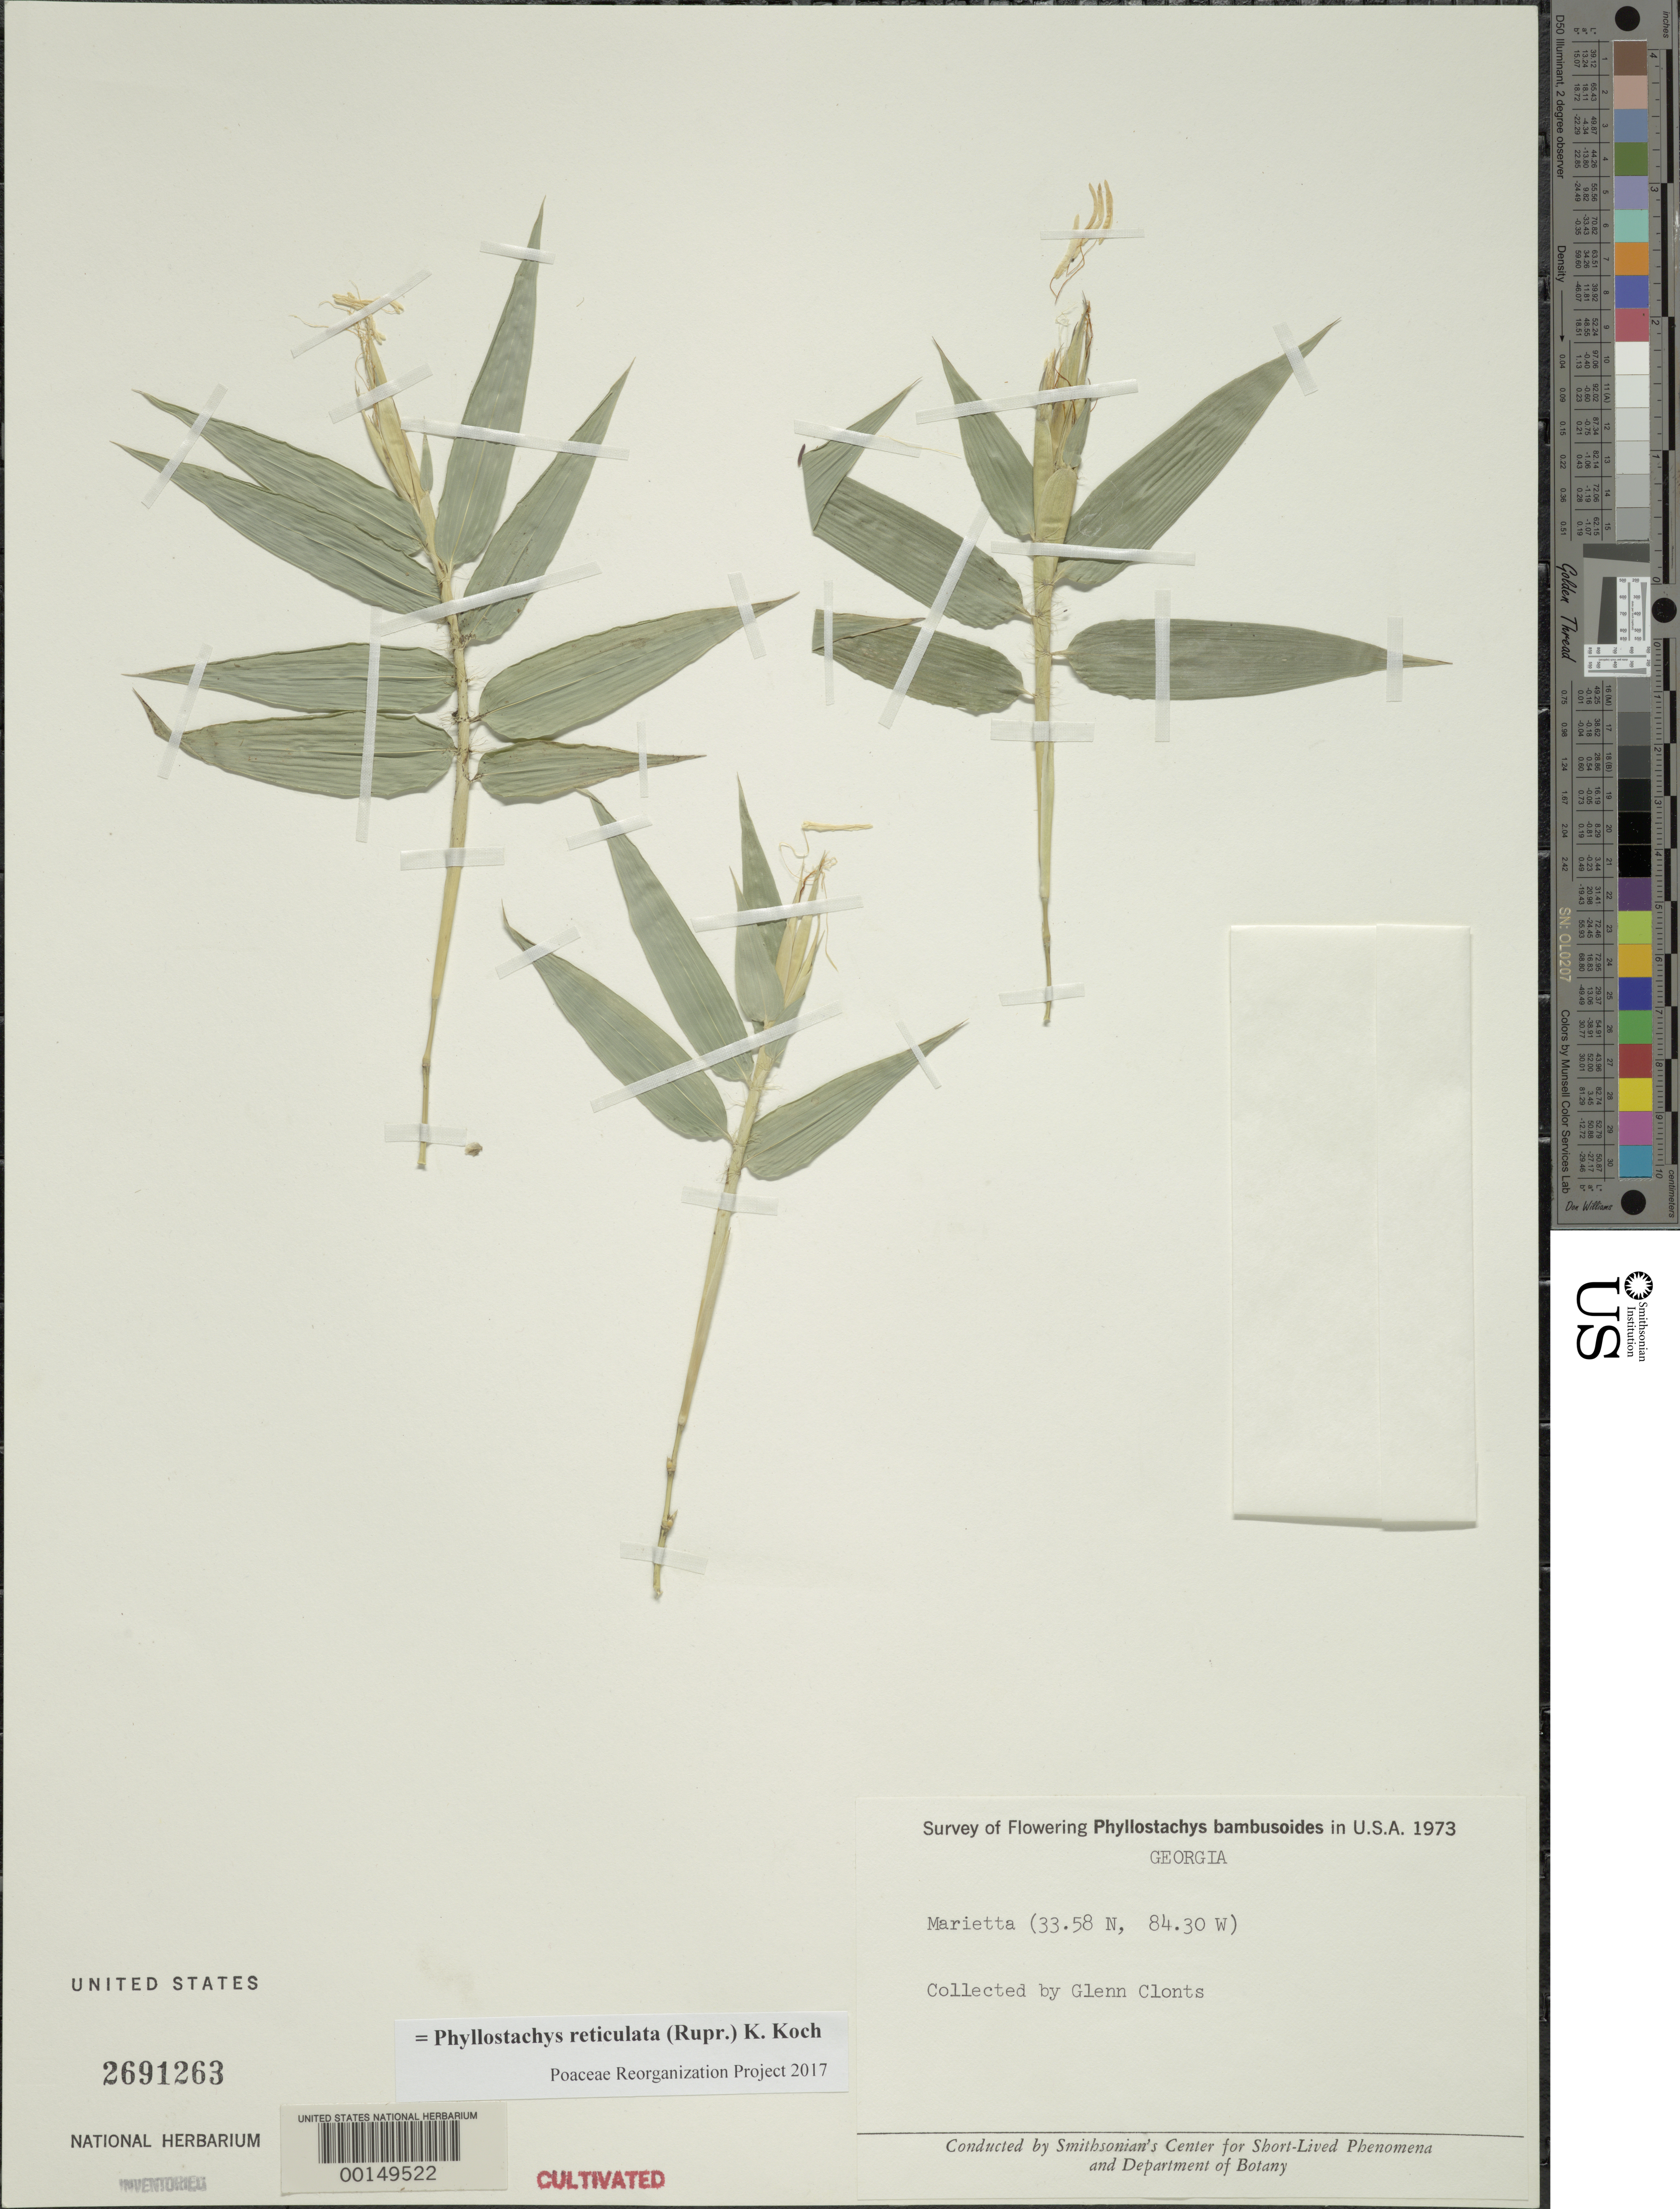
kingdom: Plantae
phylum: Tracheophyta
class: Liliopsida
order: Poales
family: Poaceae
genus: Phyllostachys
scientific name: Phyllostachys reticulata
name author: (Rupr.) K. Koch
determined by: Poaceae Reorganization Project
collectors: G. Clonts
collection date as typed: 1973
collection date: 1973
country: United States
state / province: Georgia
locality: Marietta, lat. 33.58n: long. 84.30w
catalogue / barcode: US 2691263